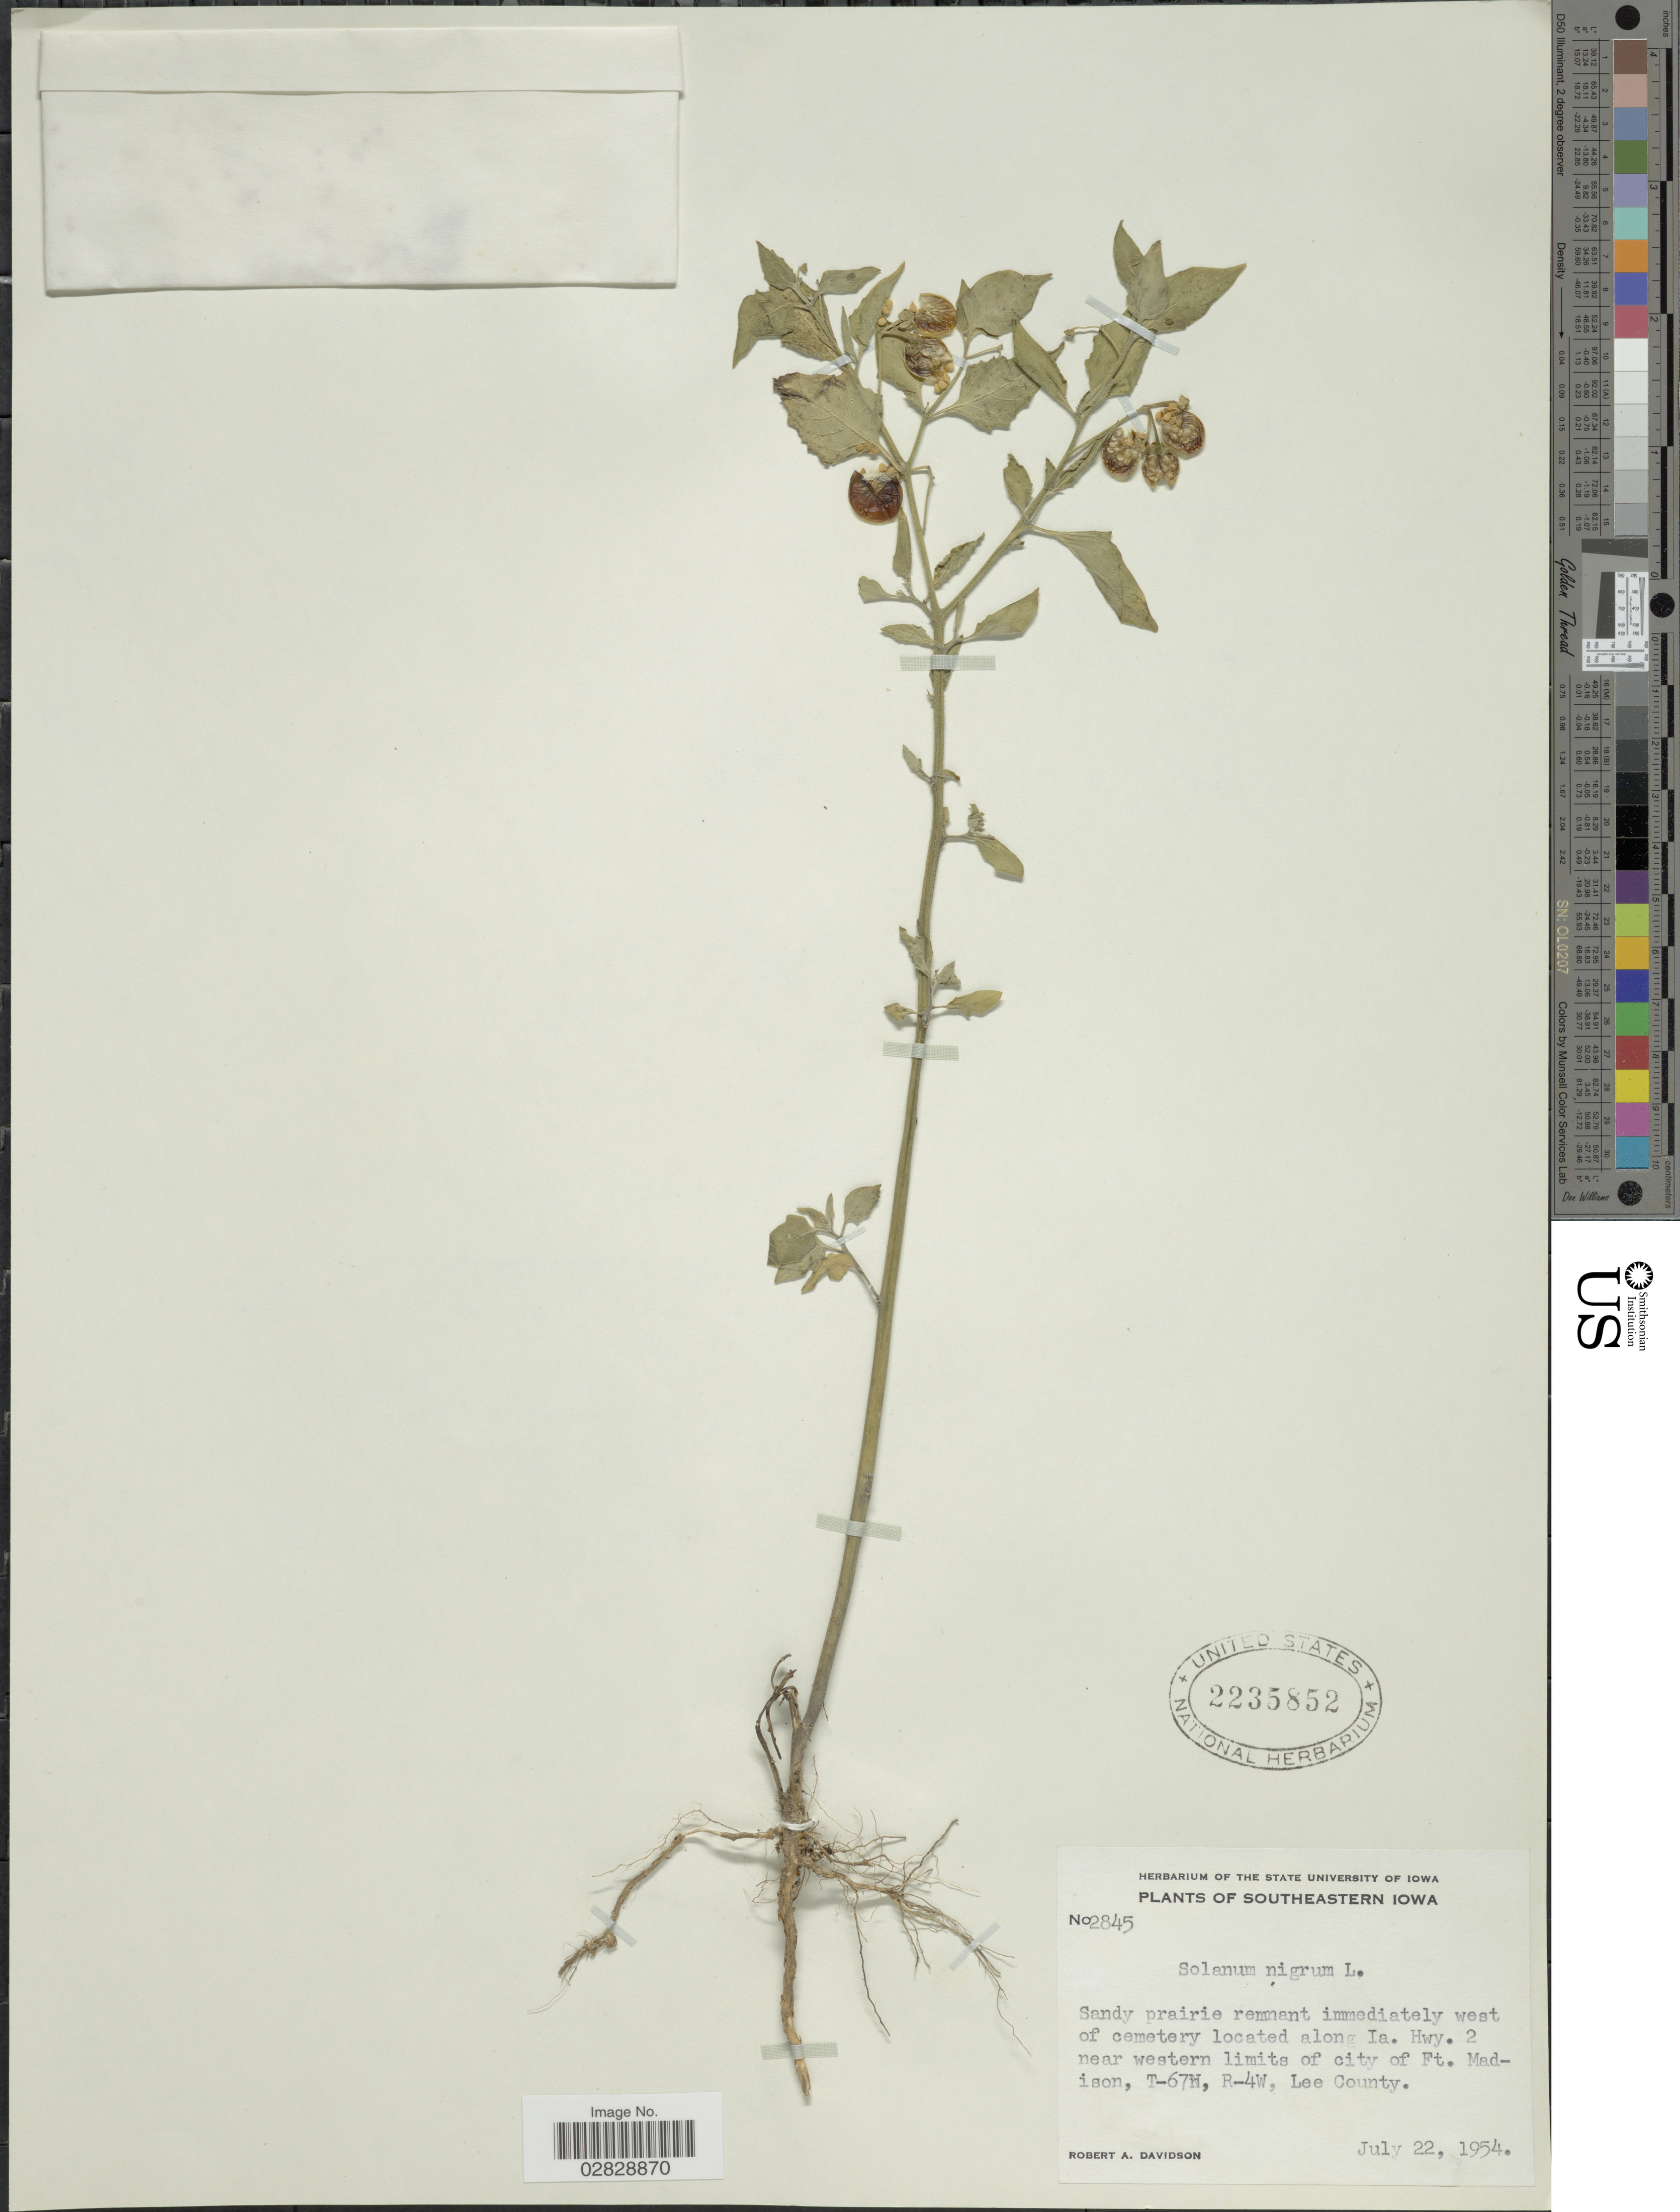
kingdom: Plantae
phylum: Tracheophyta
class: Magnoliopsida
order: Solanales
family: Solanaceae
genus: Solanum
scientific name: Solanum interius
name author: Rydb.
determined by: Knapp, S. D.; Särkinen, T.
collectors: R. A. Davidson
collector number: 2845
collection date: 1954-07-22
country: United States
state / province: Iowa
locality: Southeastern Iowa. Sandy prairie remnant immediately west of cemetery located along Ia. Hwy. 2 near western limits of city of Ft. Madison, T-67H, R-4W, Lee County.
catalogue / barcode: US 2235852